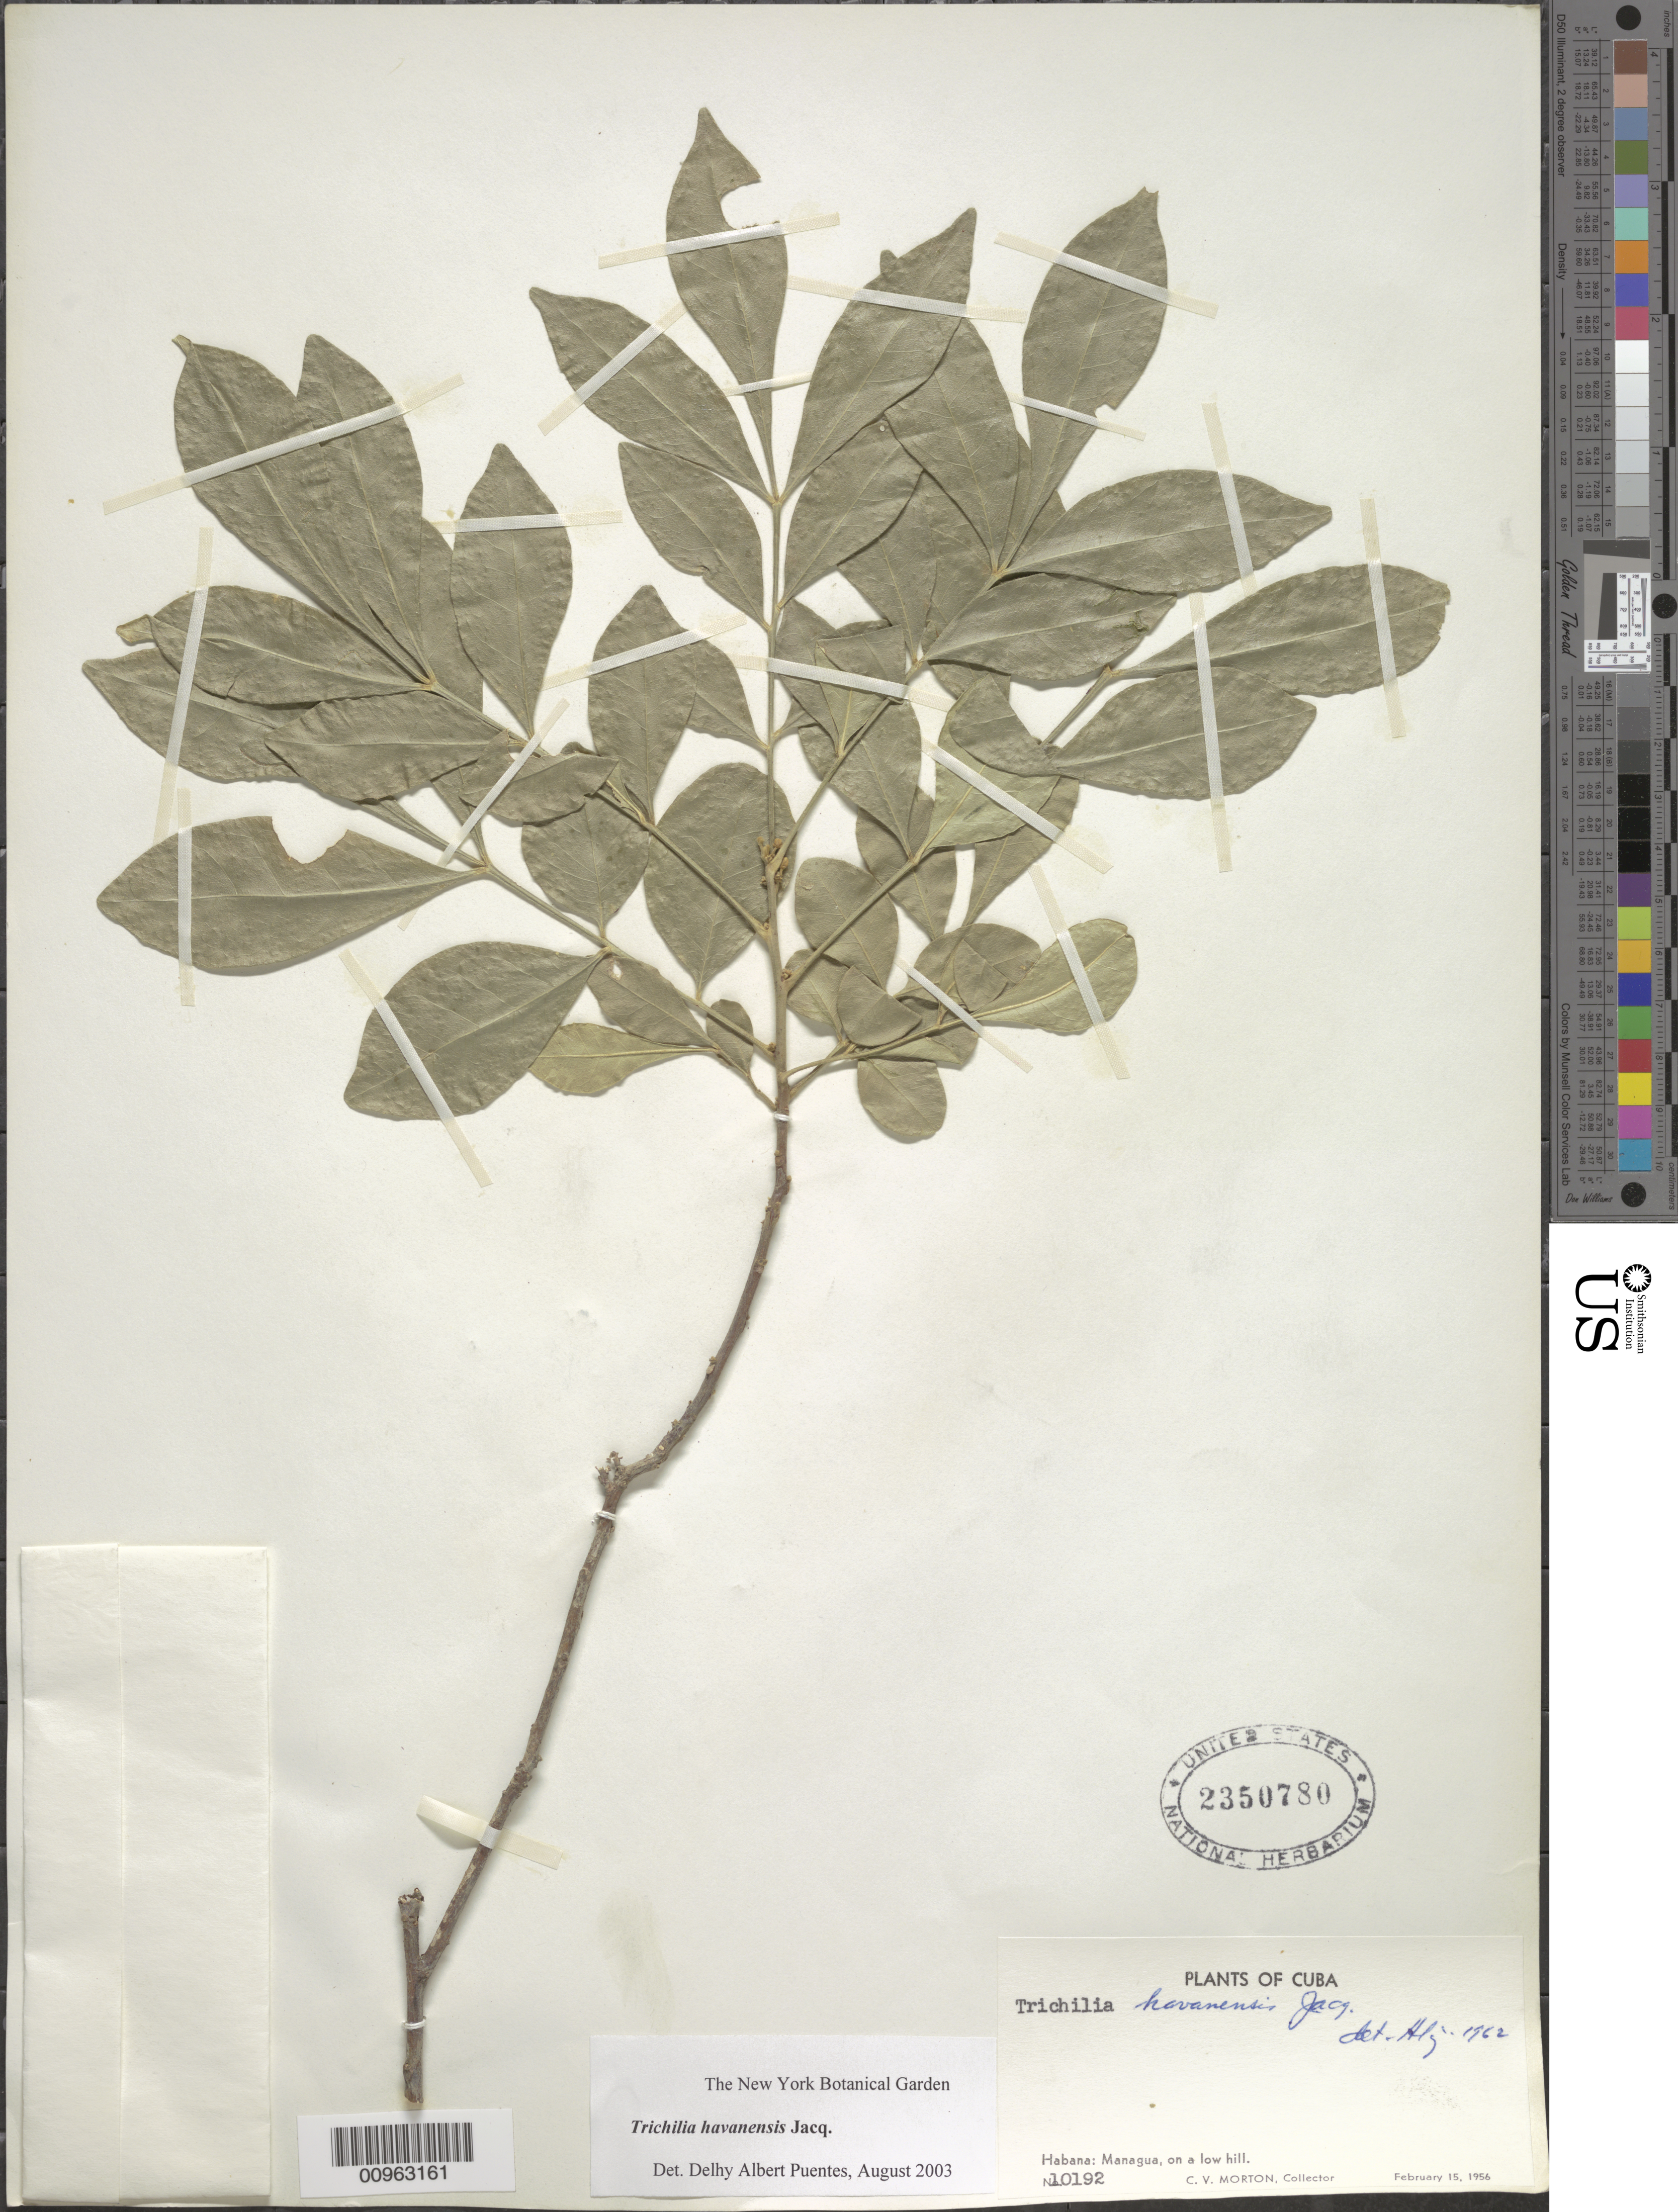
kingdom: Plantae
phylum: Tracheophyta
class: Magnoliopsida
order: Sapindales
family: Meliaceae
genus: Trichilia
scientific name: Trichilia havanensis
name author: Jacq.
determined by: Puentes, D. A.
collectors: C. V. Morton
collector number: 10192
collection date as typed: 15 Feb 1956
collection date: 1956-02-15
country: Cuba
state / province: La Habana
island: Cuba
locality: Managua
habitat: On a low hill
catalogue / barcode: US 2350780